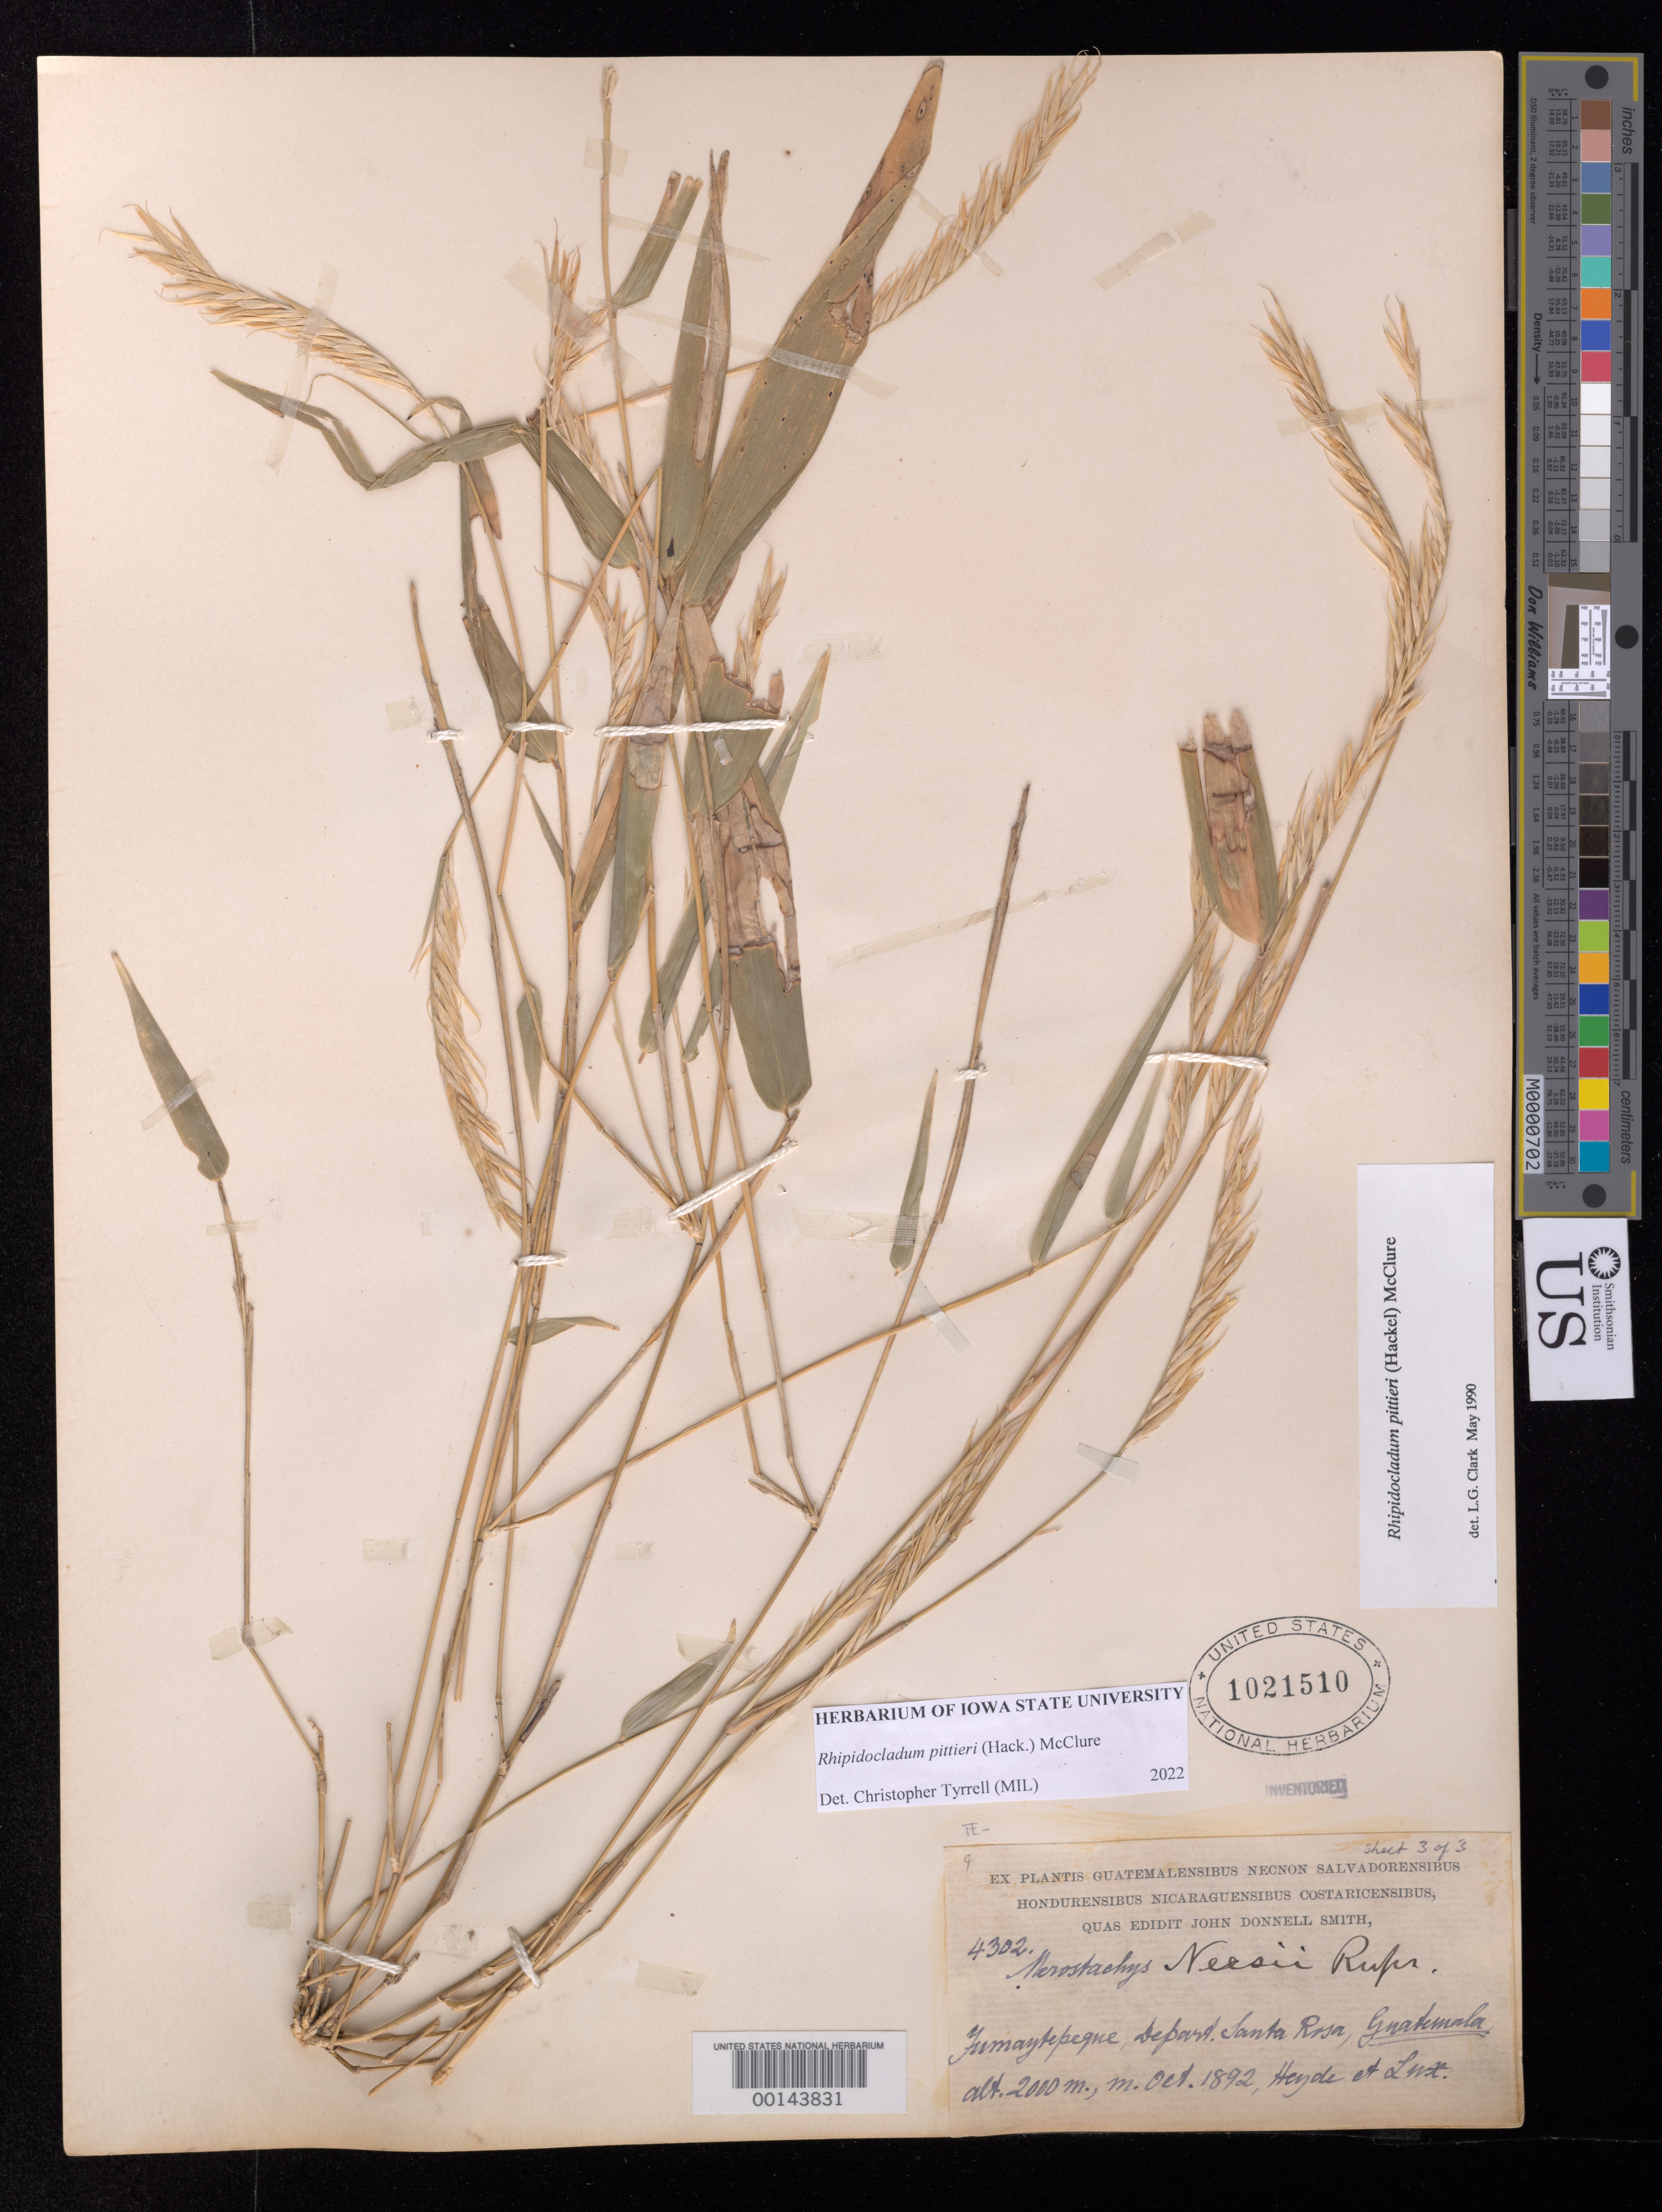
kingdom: Plantae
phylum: Tracheophyta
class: Liliopsida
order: Poales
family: Poaceae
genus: Rhipidocladum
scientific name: Rhipidocladum pittieri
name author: (J. Hack.) McClure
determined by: Tyrrell, Christopher D., (MIL), Milwaukee Public Museum (UNITED STATES)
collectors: E. T. Heyde & E. Lux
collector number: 4302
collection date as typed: Nov 1892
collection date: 1892-11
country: Guatemala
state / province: Santa Rosa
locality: Jumaytepeque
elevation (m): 1300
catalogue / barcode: US 1021510